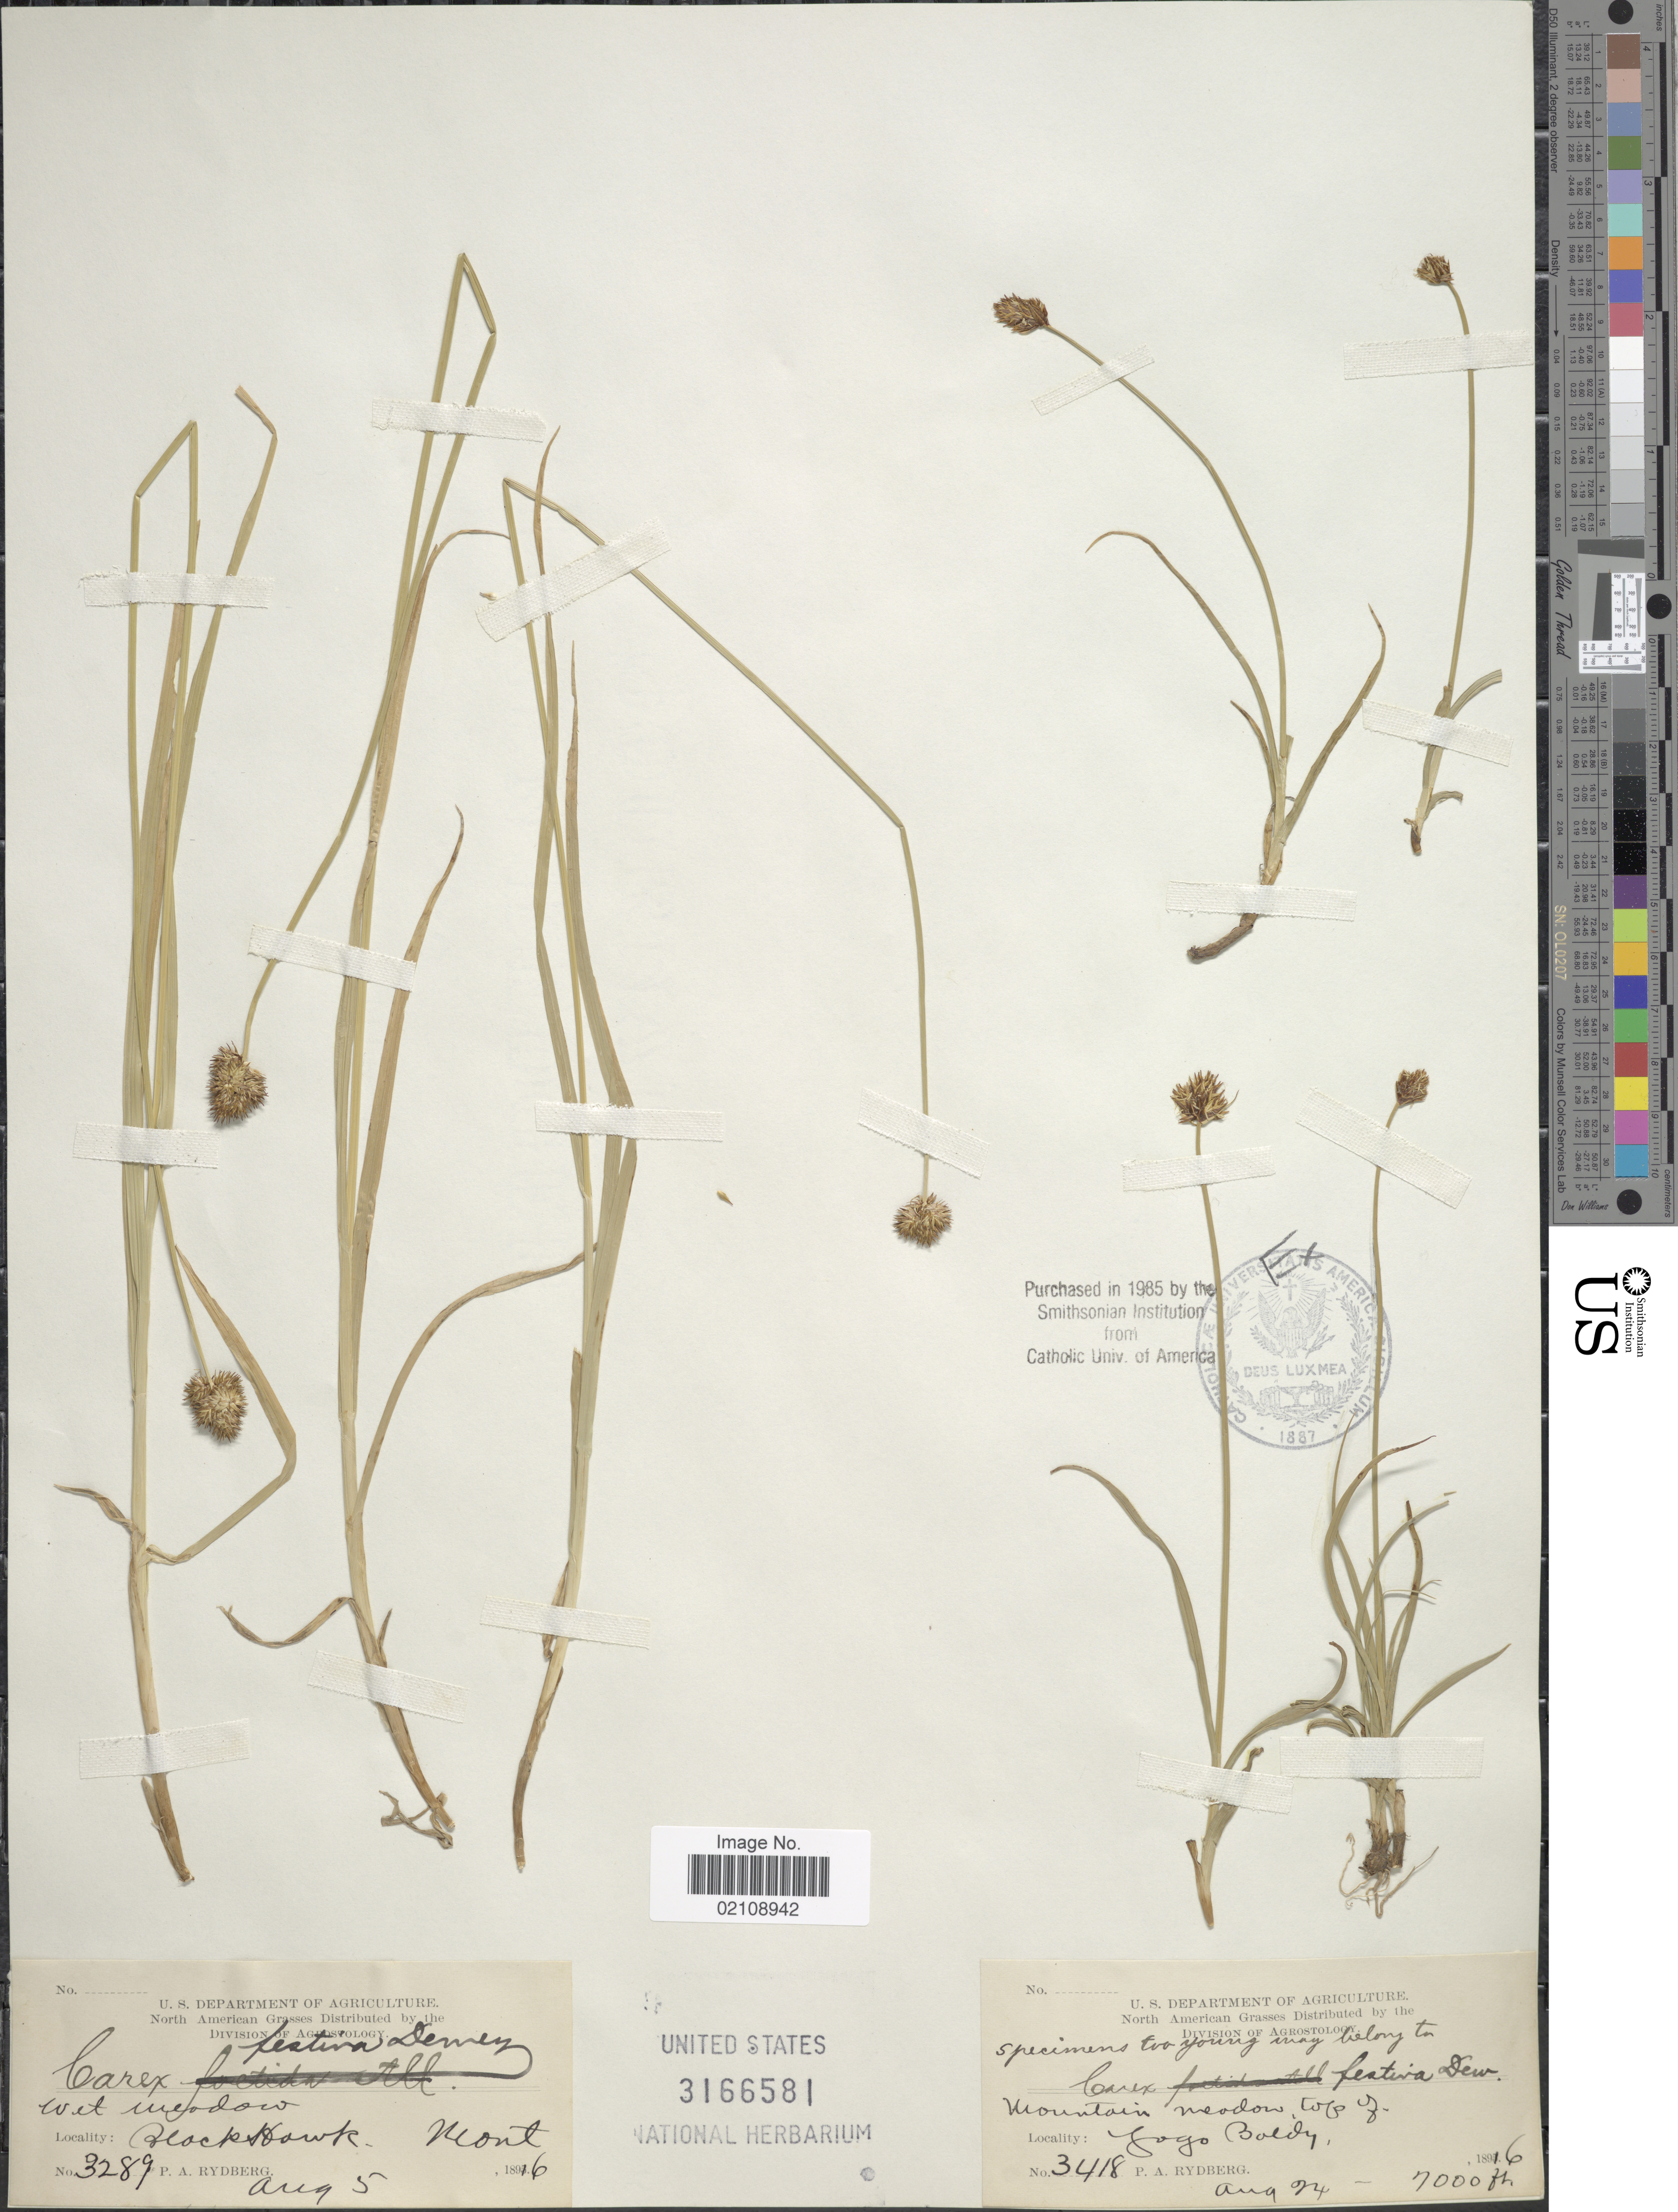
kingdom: Plantae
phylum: Tracheophyta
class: Liliopsida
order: Poales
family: Cyperaceae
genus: Carex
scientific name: Carex microptera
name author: Mack.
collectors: P. A. Rydberg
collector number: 3289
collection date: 1896-08-05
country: United States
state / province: Montana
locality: Wet meadow, Black Hawk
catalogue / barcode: US 3166581